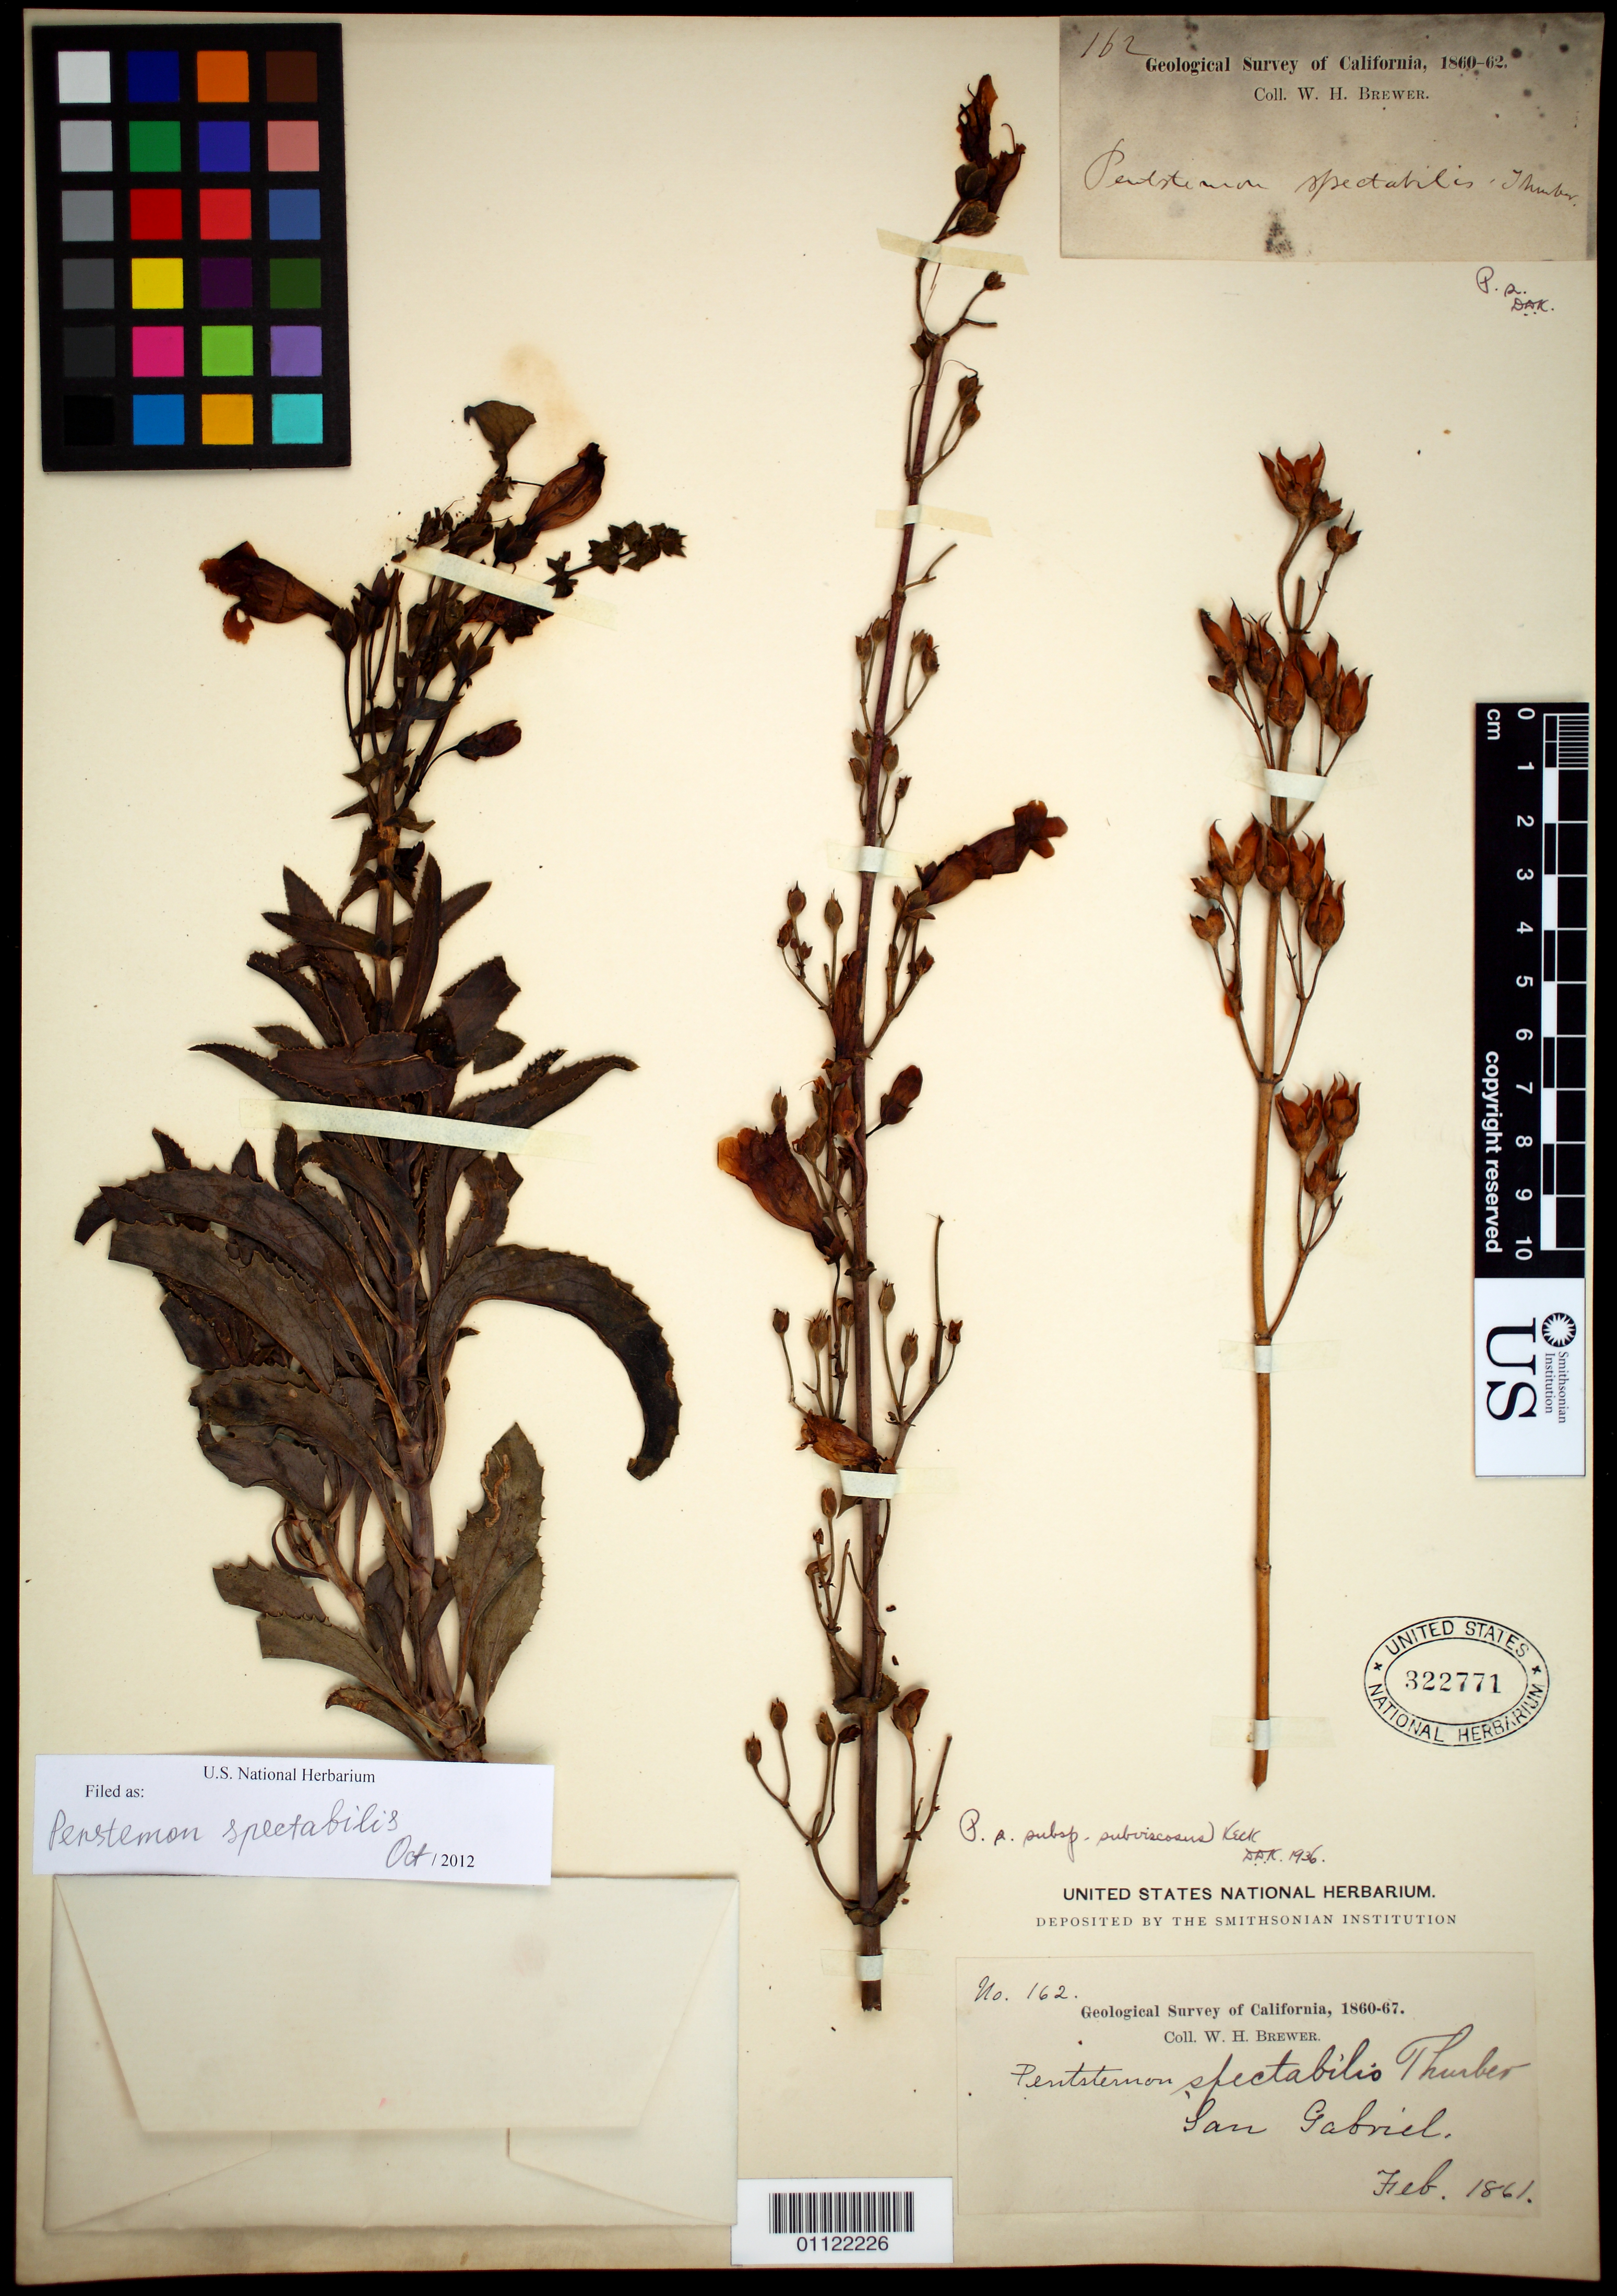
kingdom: Plantae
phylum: Tracheophyta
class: Magnoliopsida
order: Lamiales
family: Plantaginaceae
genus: Penstemon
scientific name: Penstemon spectabilis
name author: Thurb. ex Torr. & A. Gray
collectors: W. H. Brewer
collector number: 162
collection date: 1861-02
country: United States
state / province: California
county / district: Los Angeles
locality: San Gabriel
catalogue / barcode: US 322771